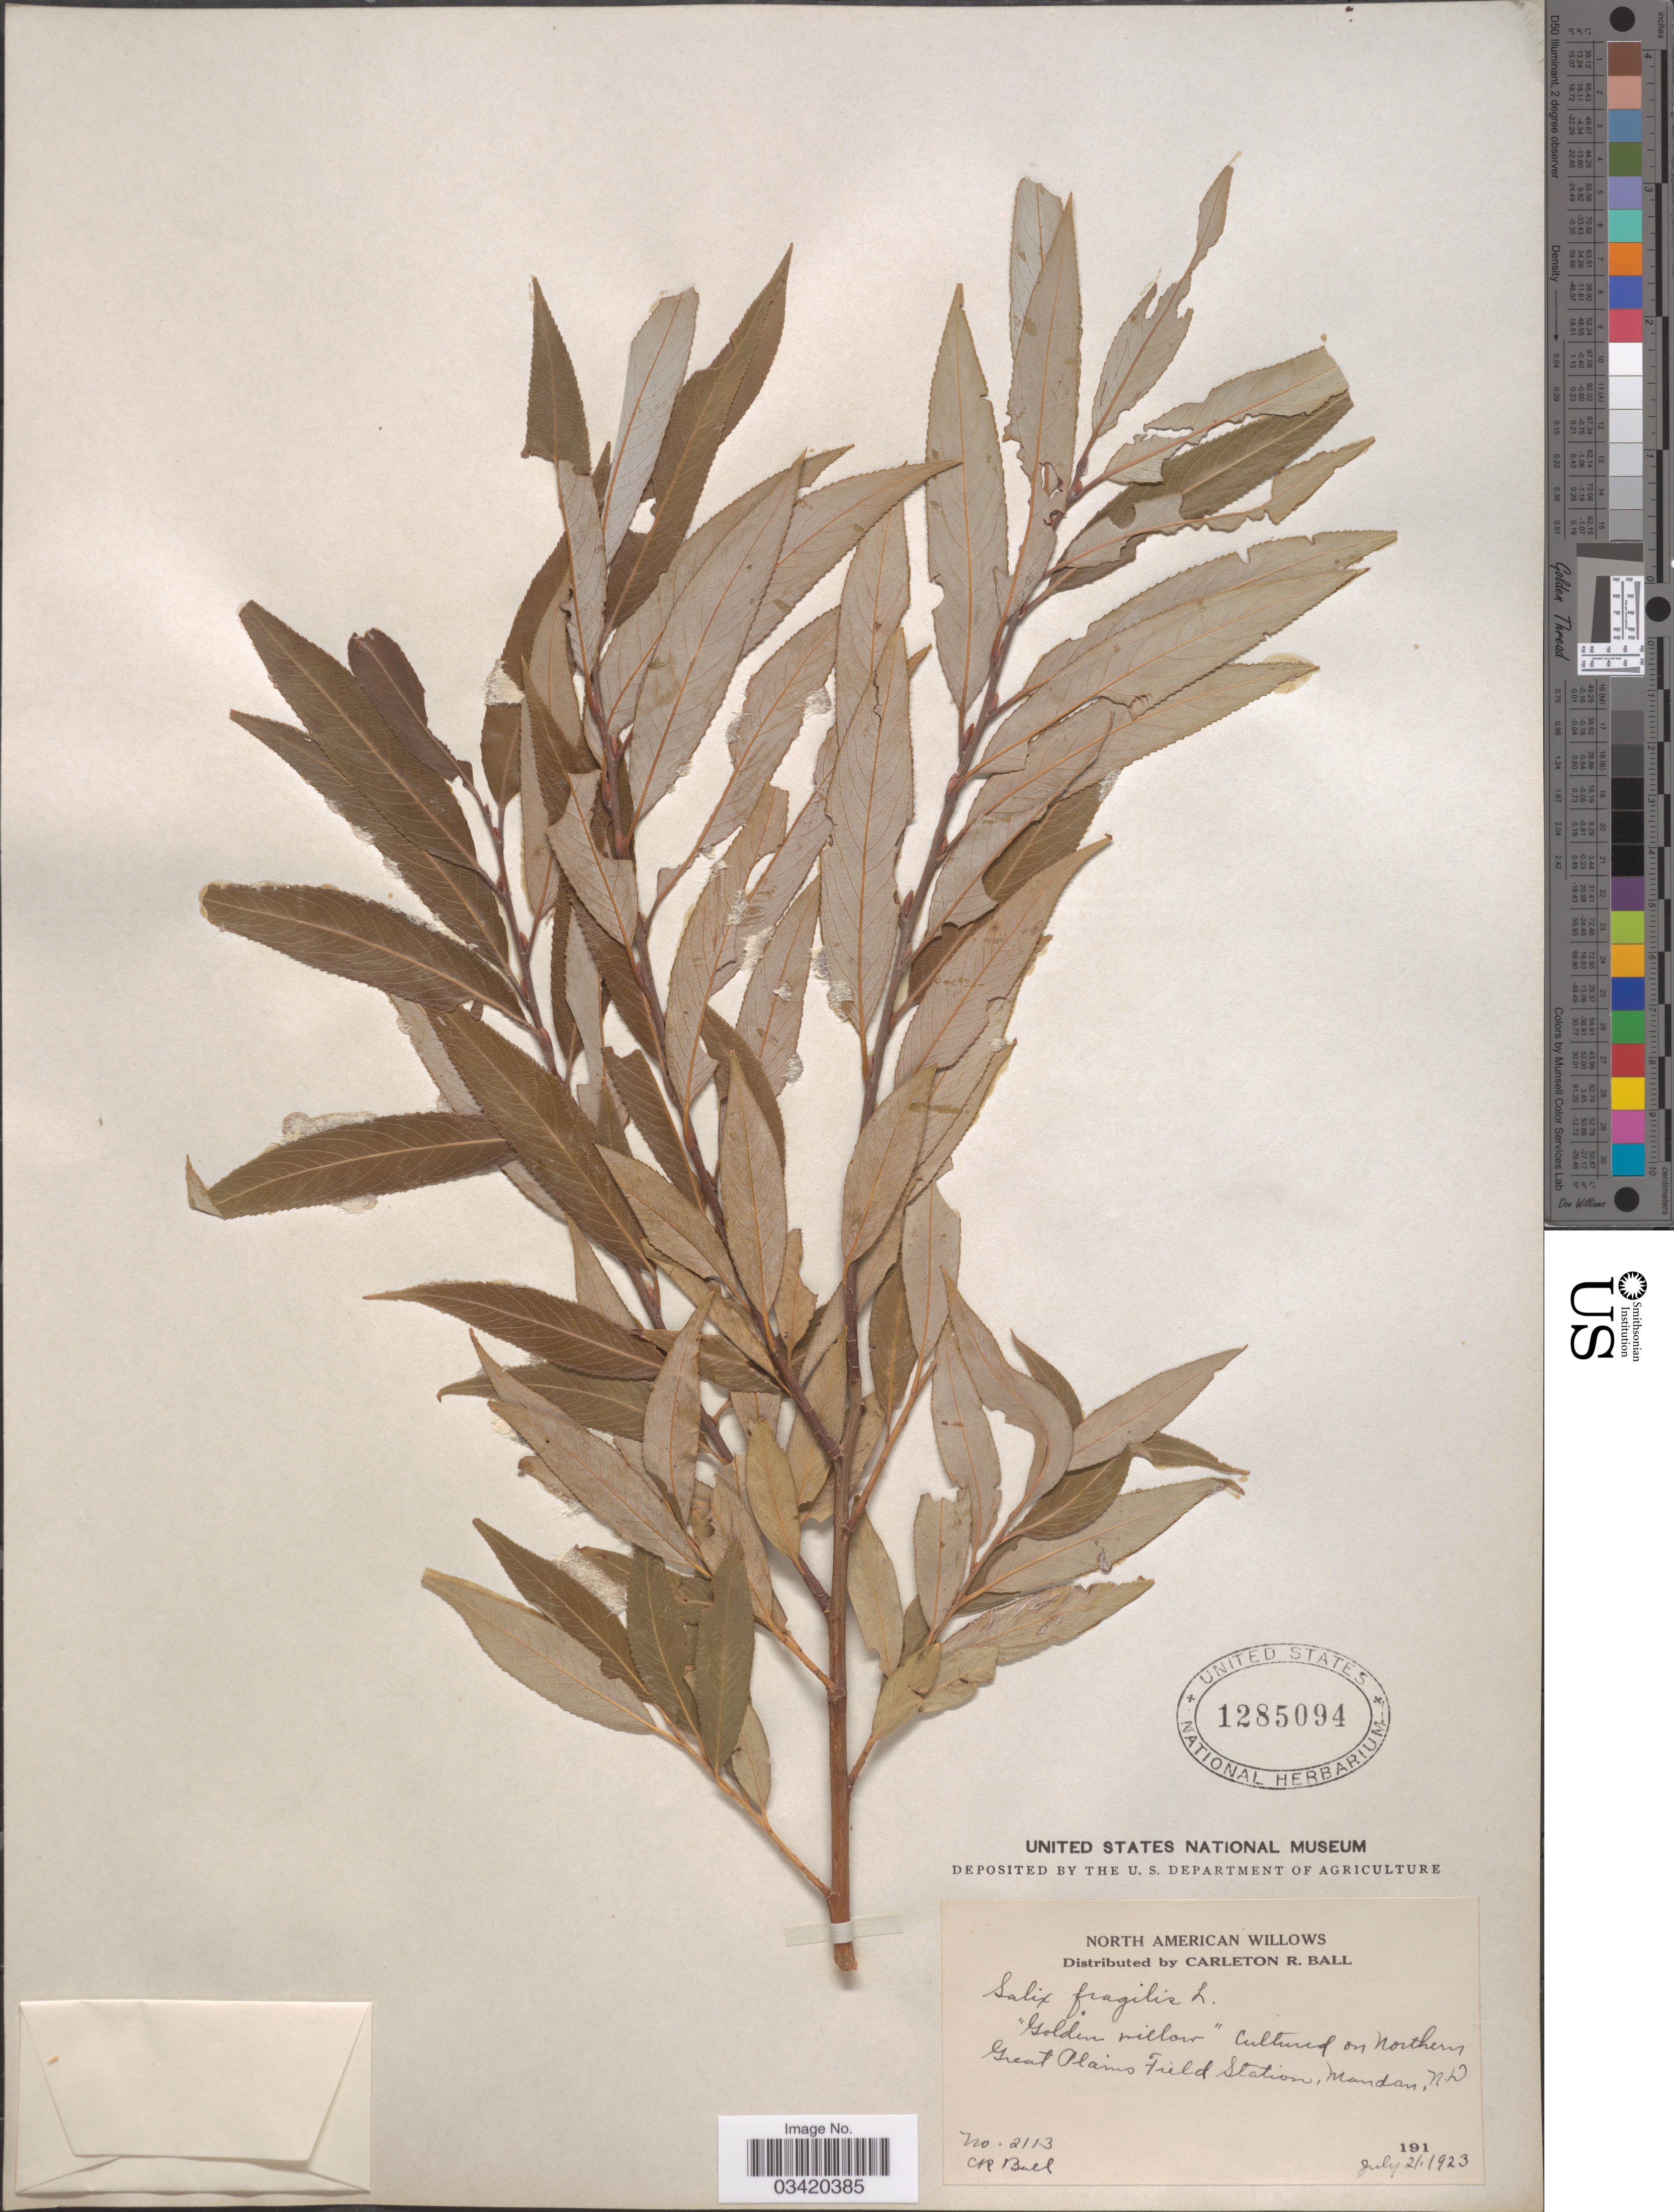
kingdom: Plantae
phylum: Tracheophyta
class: Magnoliopsida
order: Malpighiales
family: Salicaceae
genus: Salix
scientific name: Salix fragilis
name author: L.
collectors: C. R. Ball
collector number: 2113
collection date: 1923-07-21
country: United States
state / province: North Dakota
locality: Northern Great Plains Field Station, Mandan.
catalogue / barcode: US 1285094